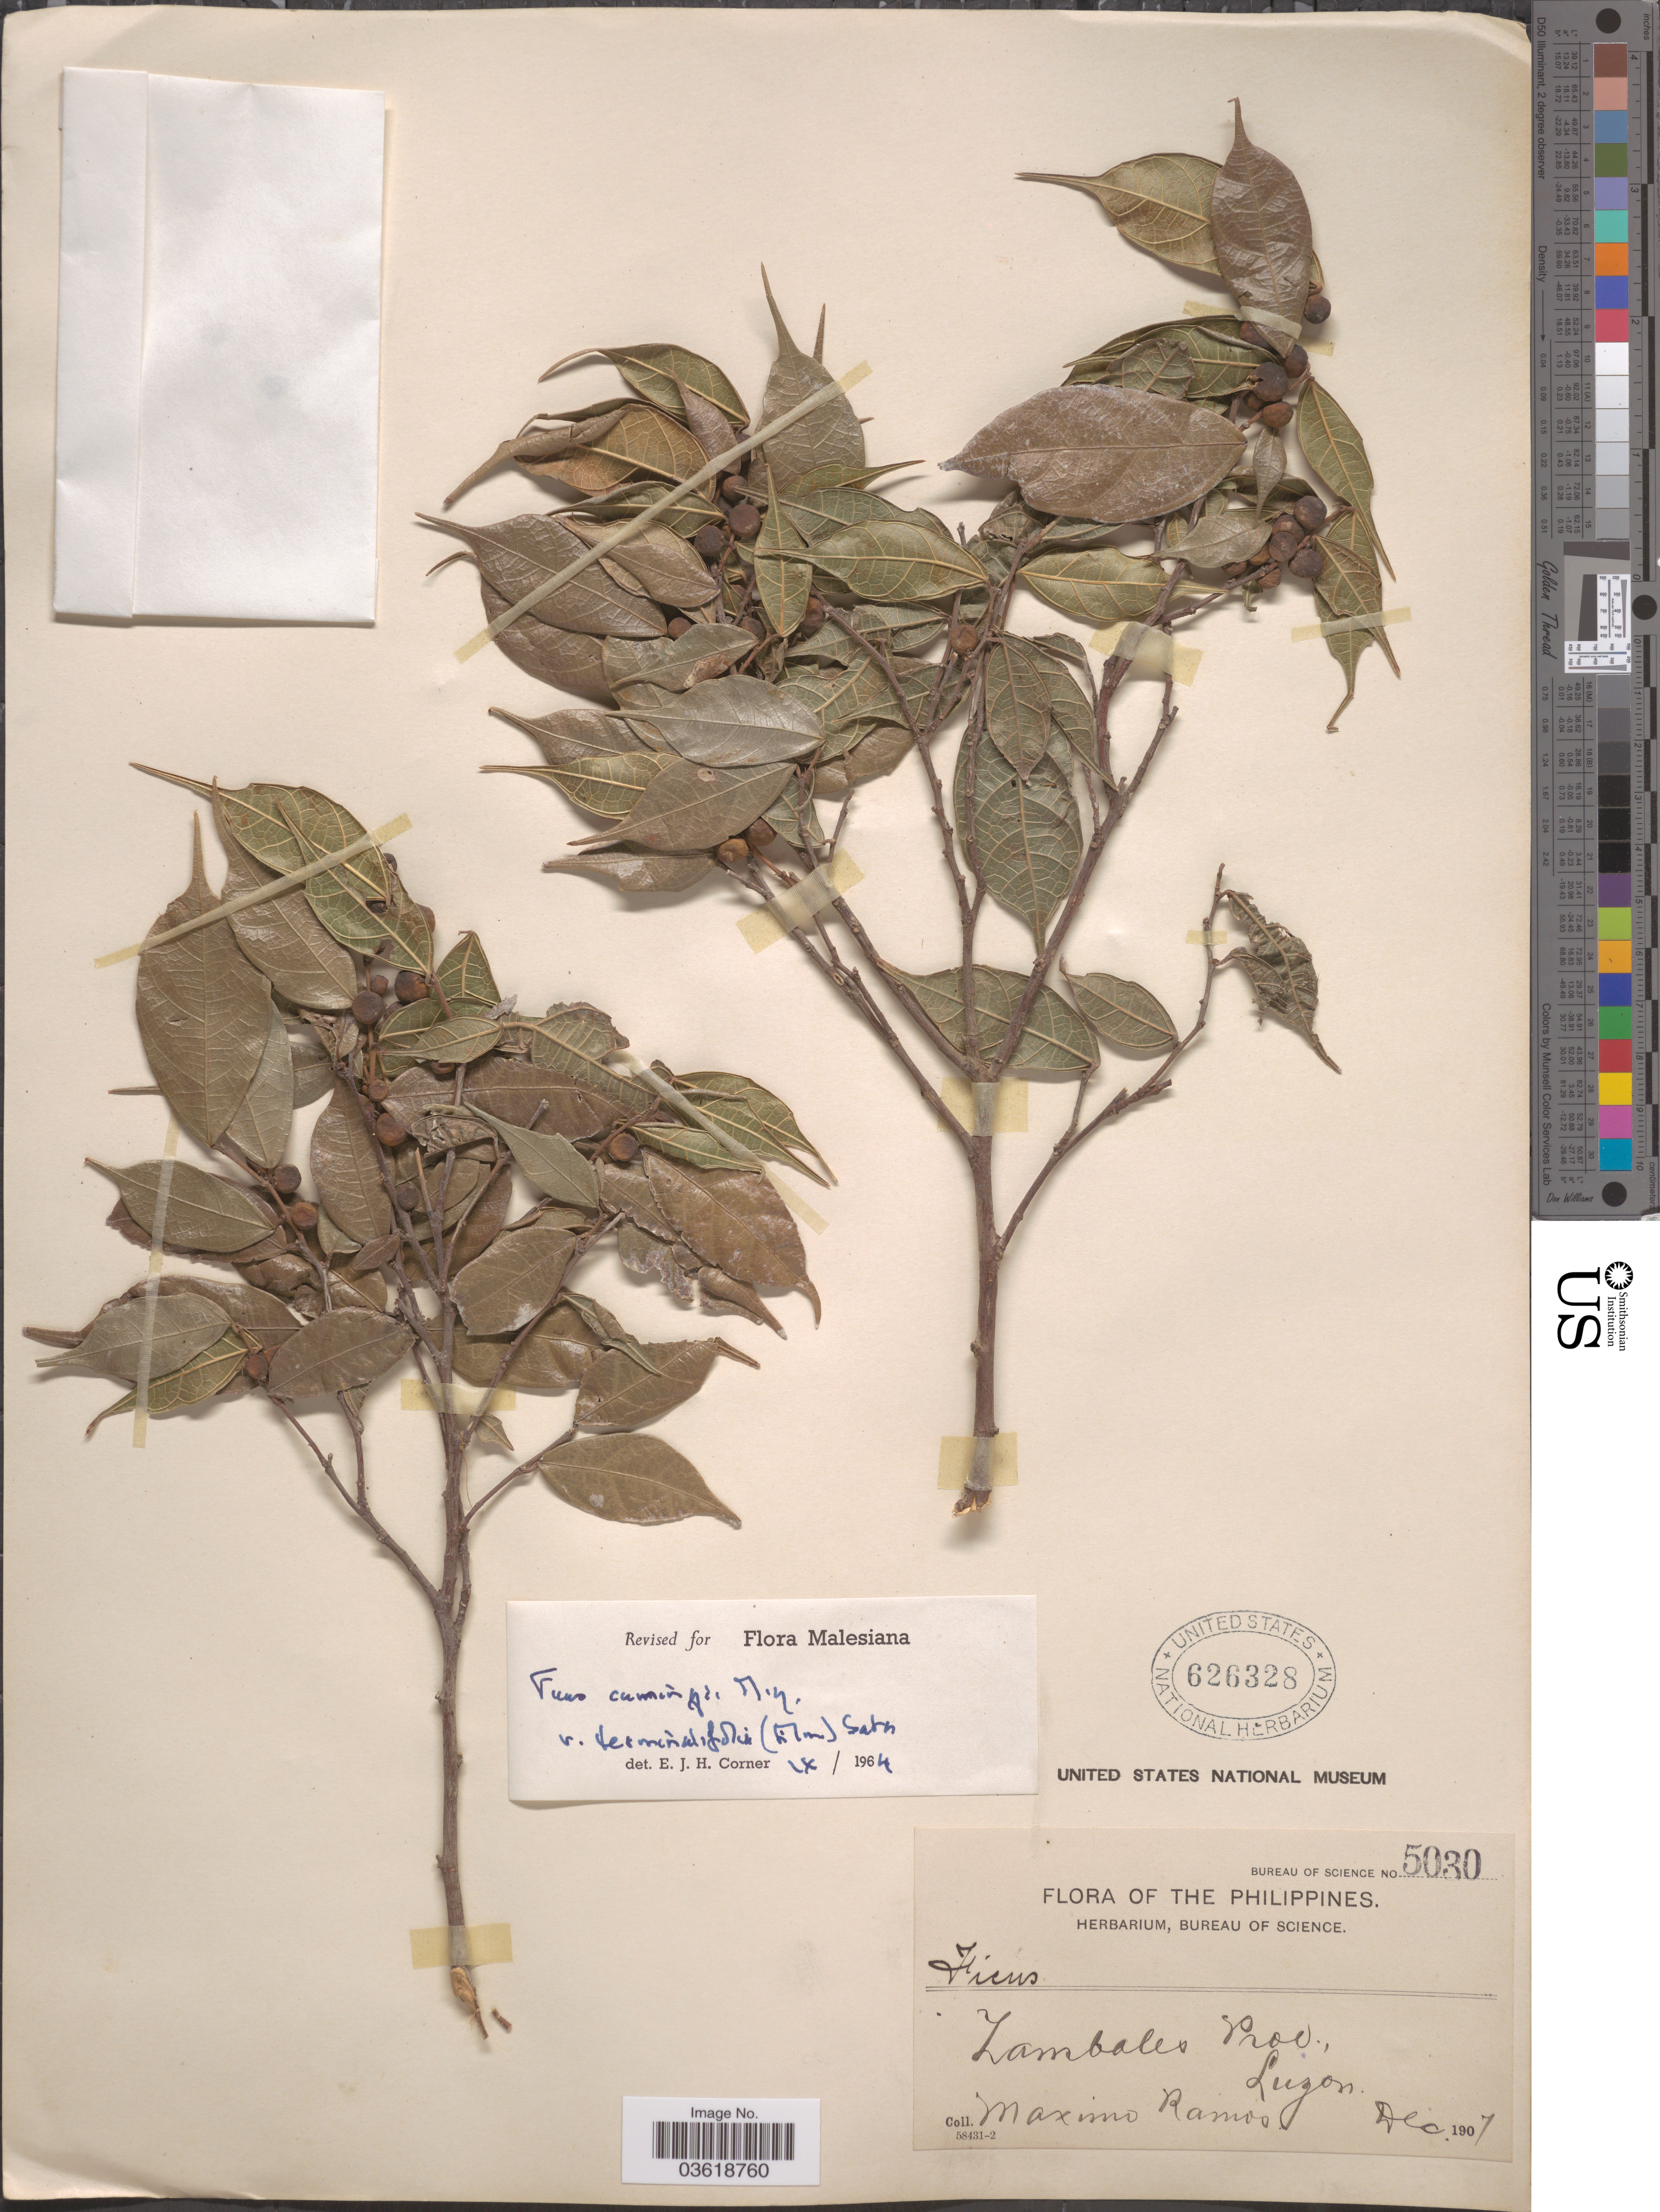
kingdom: Plantae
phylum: Tracheophyta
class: Magnoliopsida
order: Rosales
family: Moraceae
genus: Ficus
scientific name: Ficus cumingii var. terminalifolia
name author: (Elmer) Sata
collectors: M. Ramos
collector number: Bureau of Science 5030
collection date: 1907-12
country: Philippines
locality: Zambales Prov. Luzon.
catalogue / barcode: US 626328